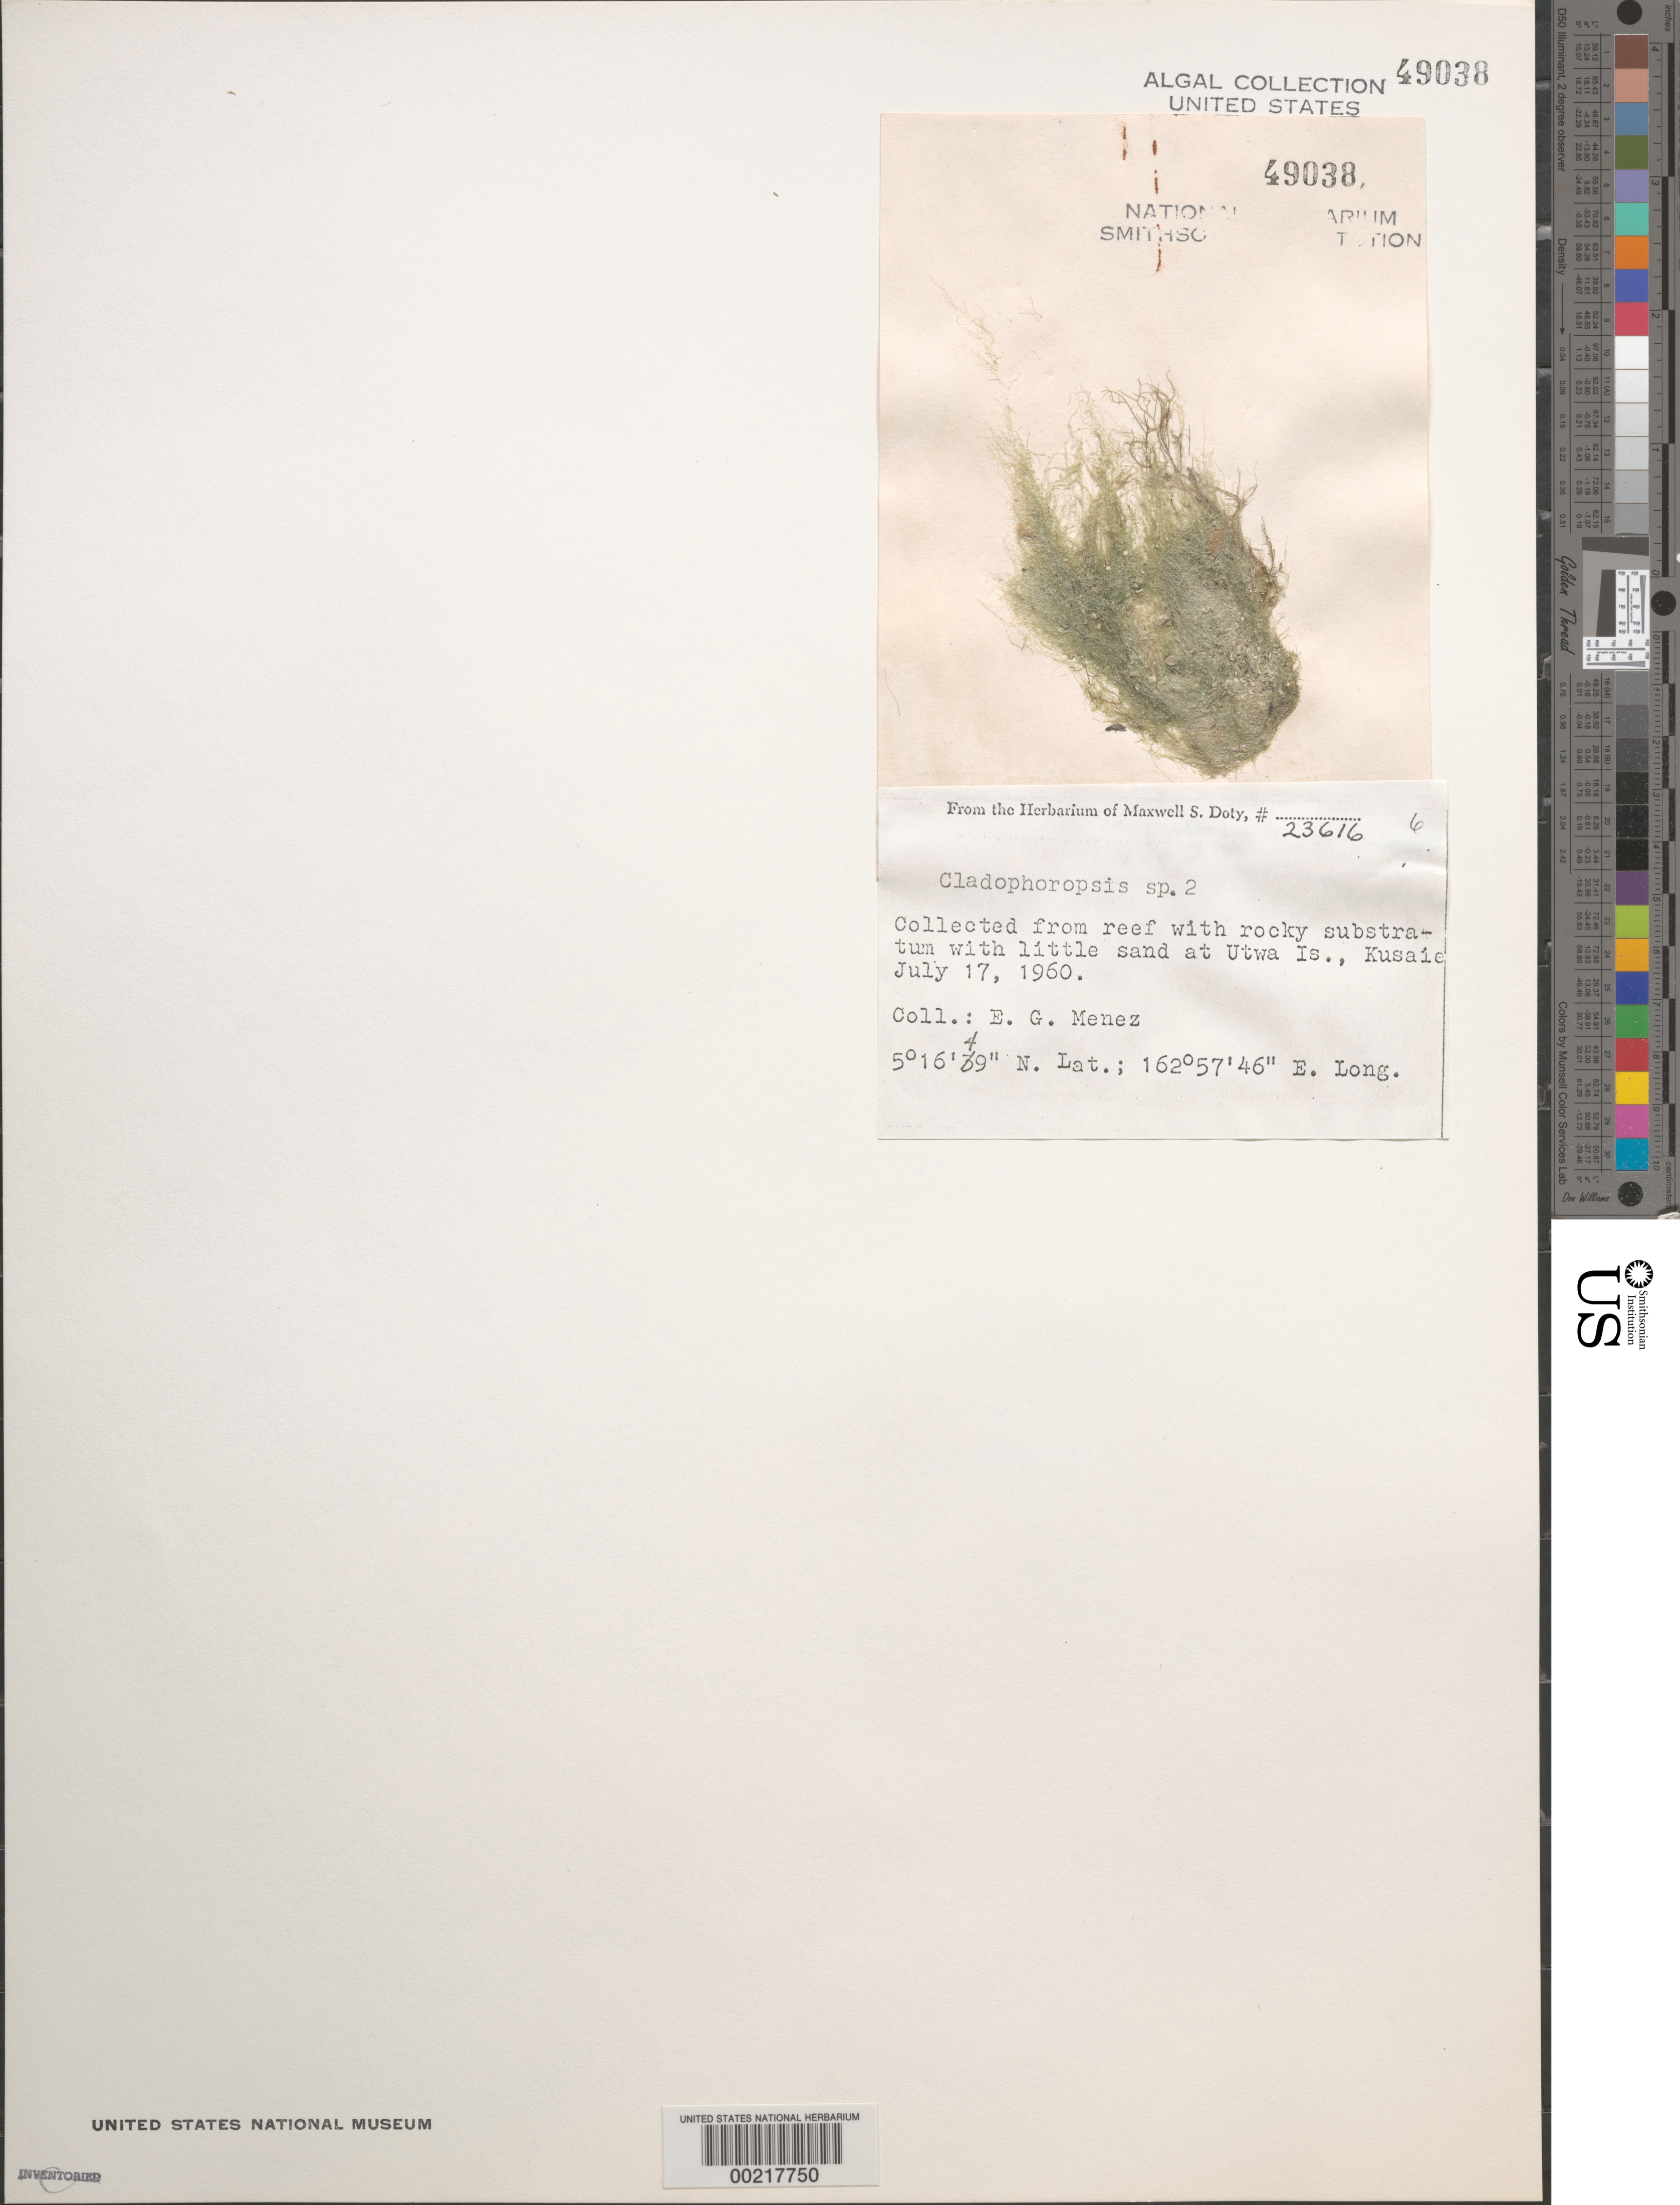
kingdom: Plantae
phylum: Chlorophyta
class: Ulvophyceae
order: Siphonocladales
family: Boodleaceae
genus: Cladophoropsis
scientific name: Cladophoropsis sp.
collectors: Meñez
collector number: MSD 23616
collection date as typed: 17 Jul 1960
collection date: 1960-07-17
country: Micronesia, Federated States of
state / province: Kosrae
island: Utwa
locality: Utwa Island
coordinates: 5 16' 49" N, 162 57' 46" E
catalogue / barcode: US 49038